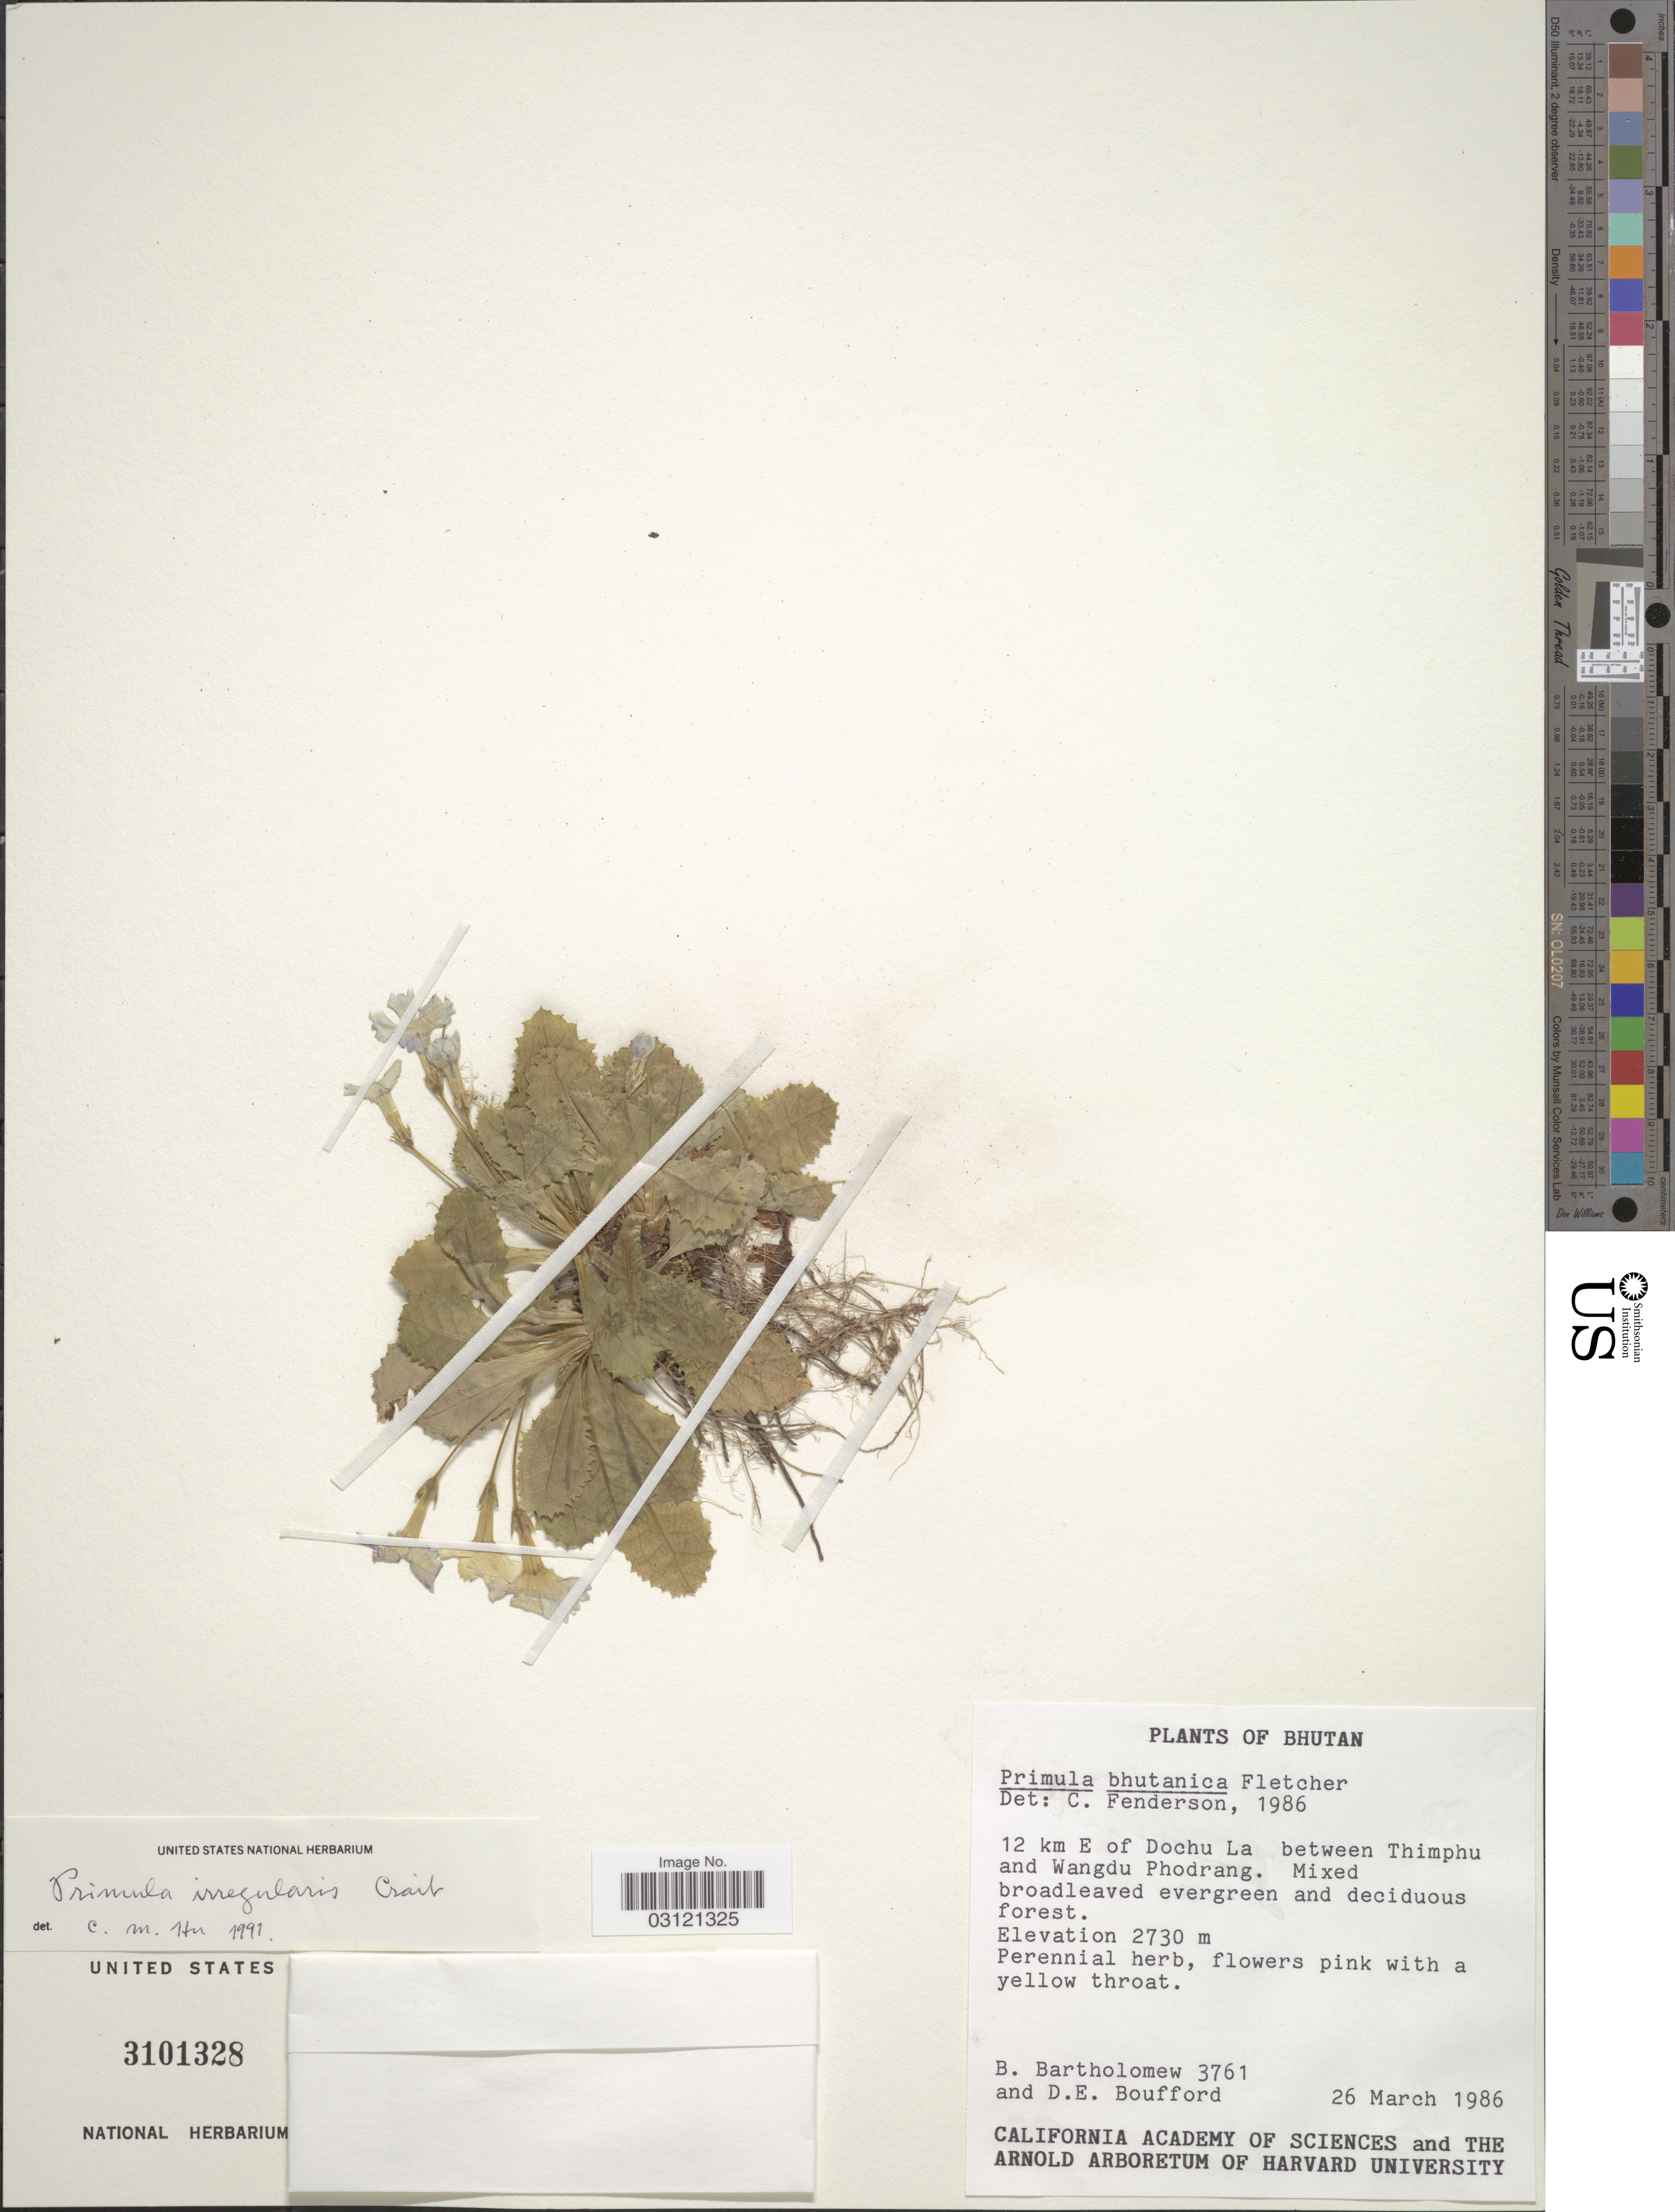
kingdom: Plantae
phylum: Tracheophyta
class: Magnoliopsida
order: Ericales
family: Primulaceae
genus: Primula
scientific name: Primula irregularis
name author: Craib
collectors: B. Bartholomew & D. E. Boufford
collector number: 3761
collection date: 1986-03-26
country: Bhutan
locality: Bhutan, 12 km E of Dochu La between Thimphu and Wangdu Phodrang.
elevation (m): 2730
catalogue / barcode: US 3101328